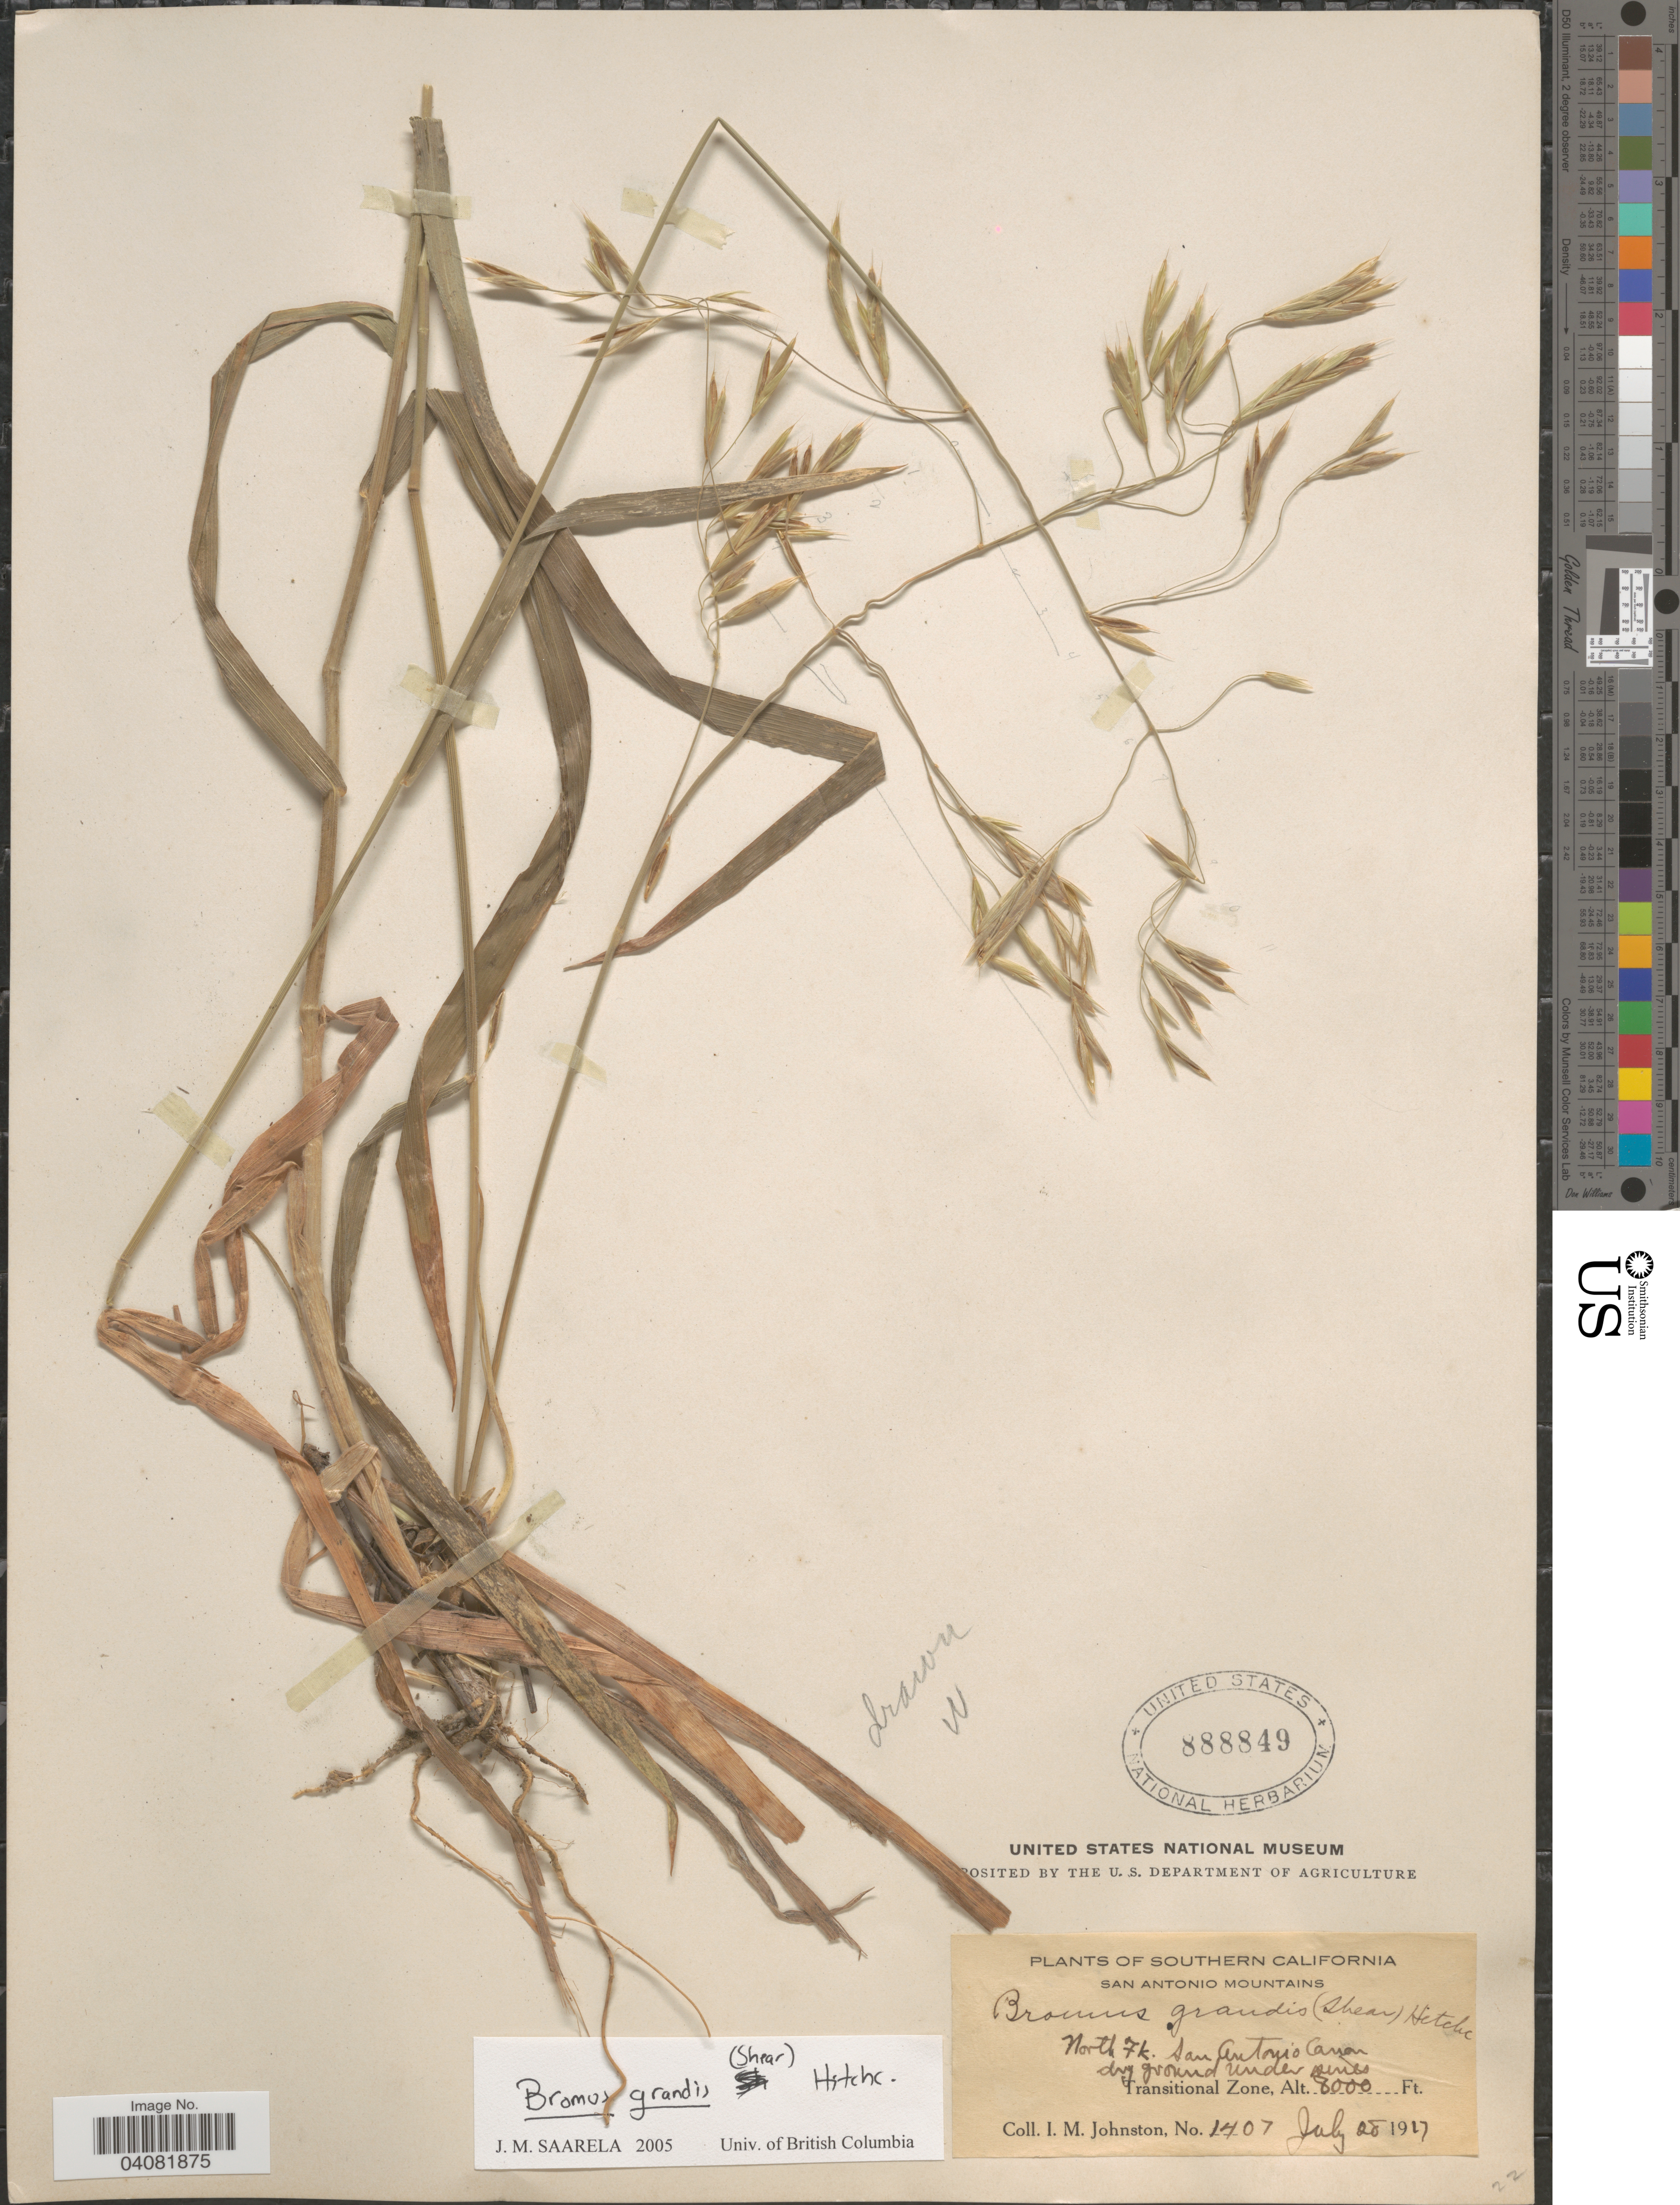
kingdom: Plantae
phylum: Tracheophyta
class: Liliopsida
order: Poales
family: Poaceae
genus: Bromus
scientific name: Bromus grandis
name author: (Shear) Hitchc.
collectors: I.M. Johnston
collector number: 1407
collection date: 1917-07-28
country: United States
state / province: California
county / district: Los Angeles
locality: Southern California. San Antonio Mountains. North 7k. San Antonio Canon. Transitional Zone.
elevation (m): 2438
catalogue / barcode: US 888849